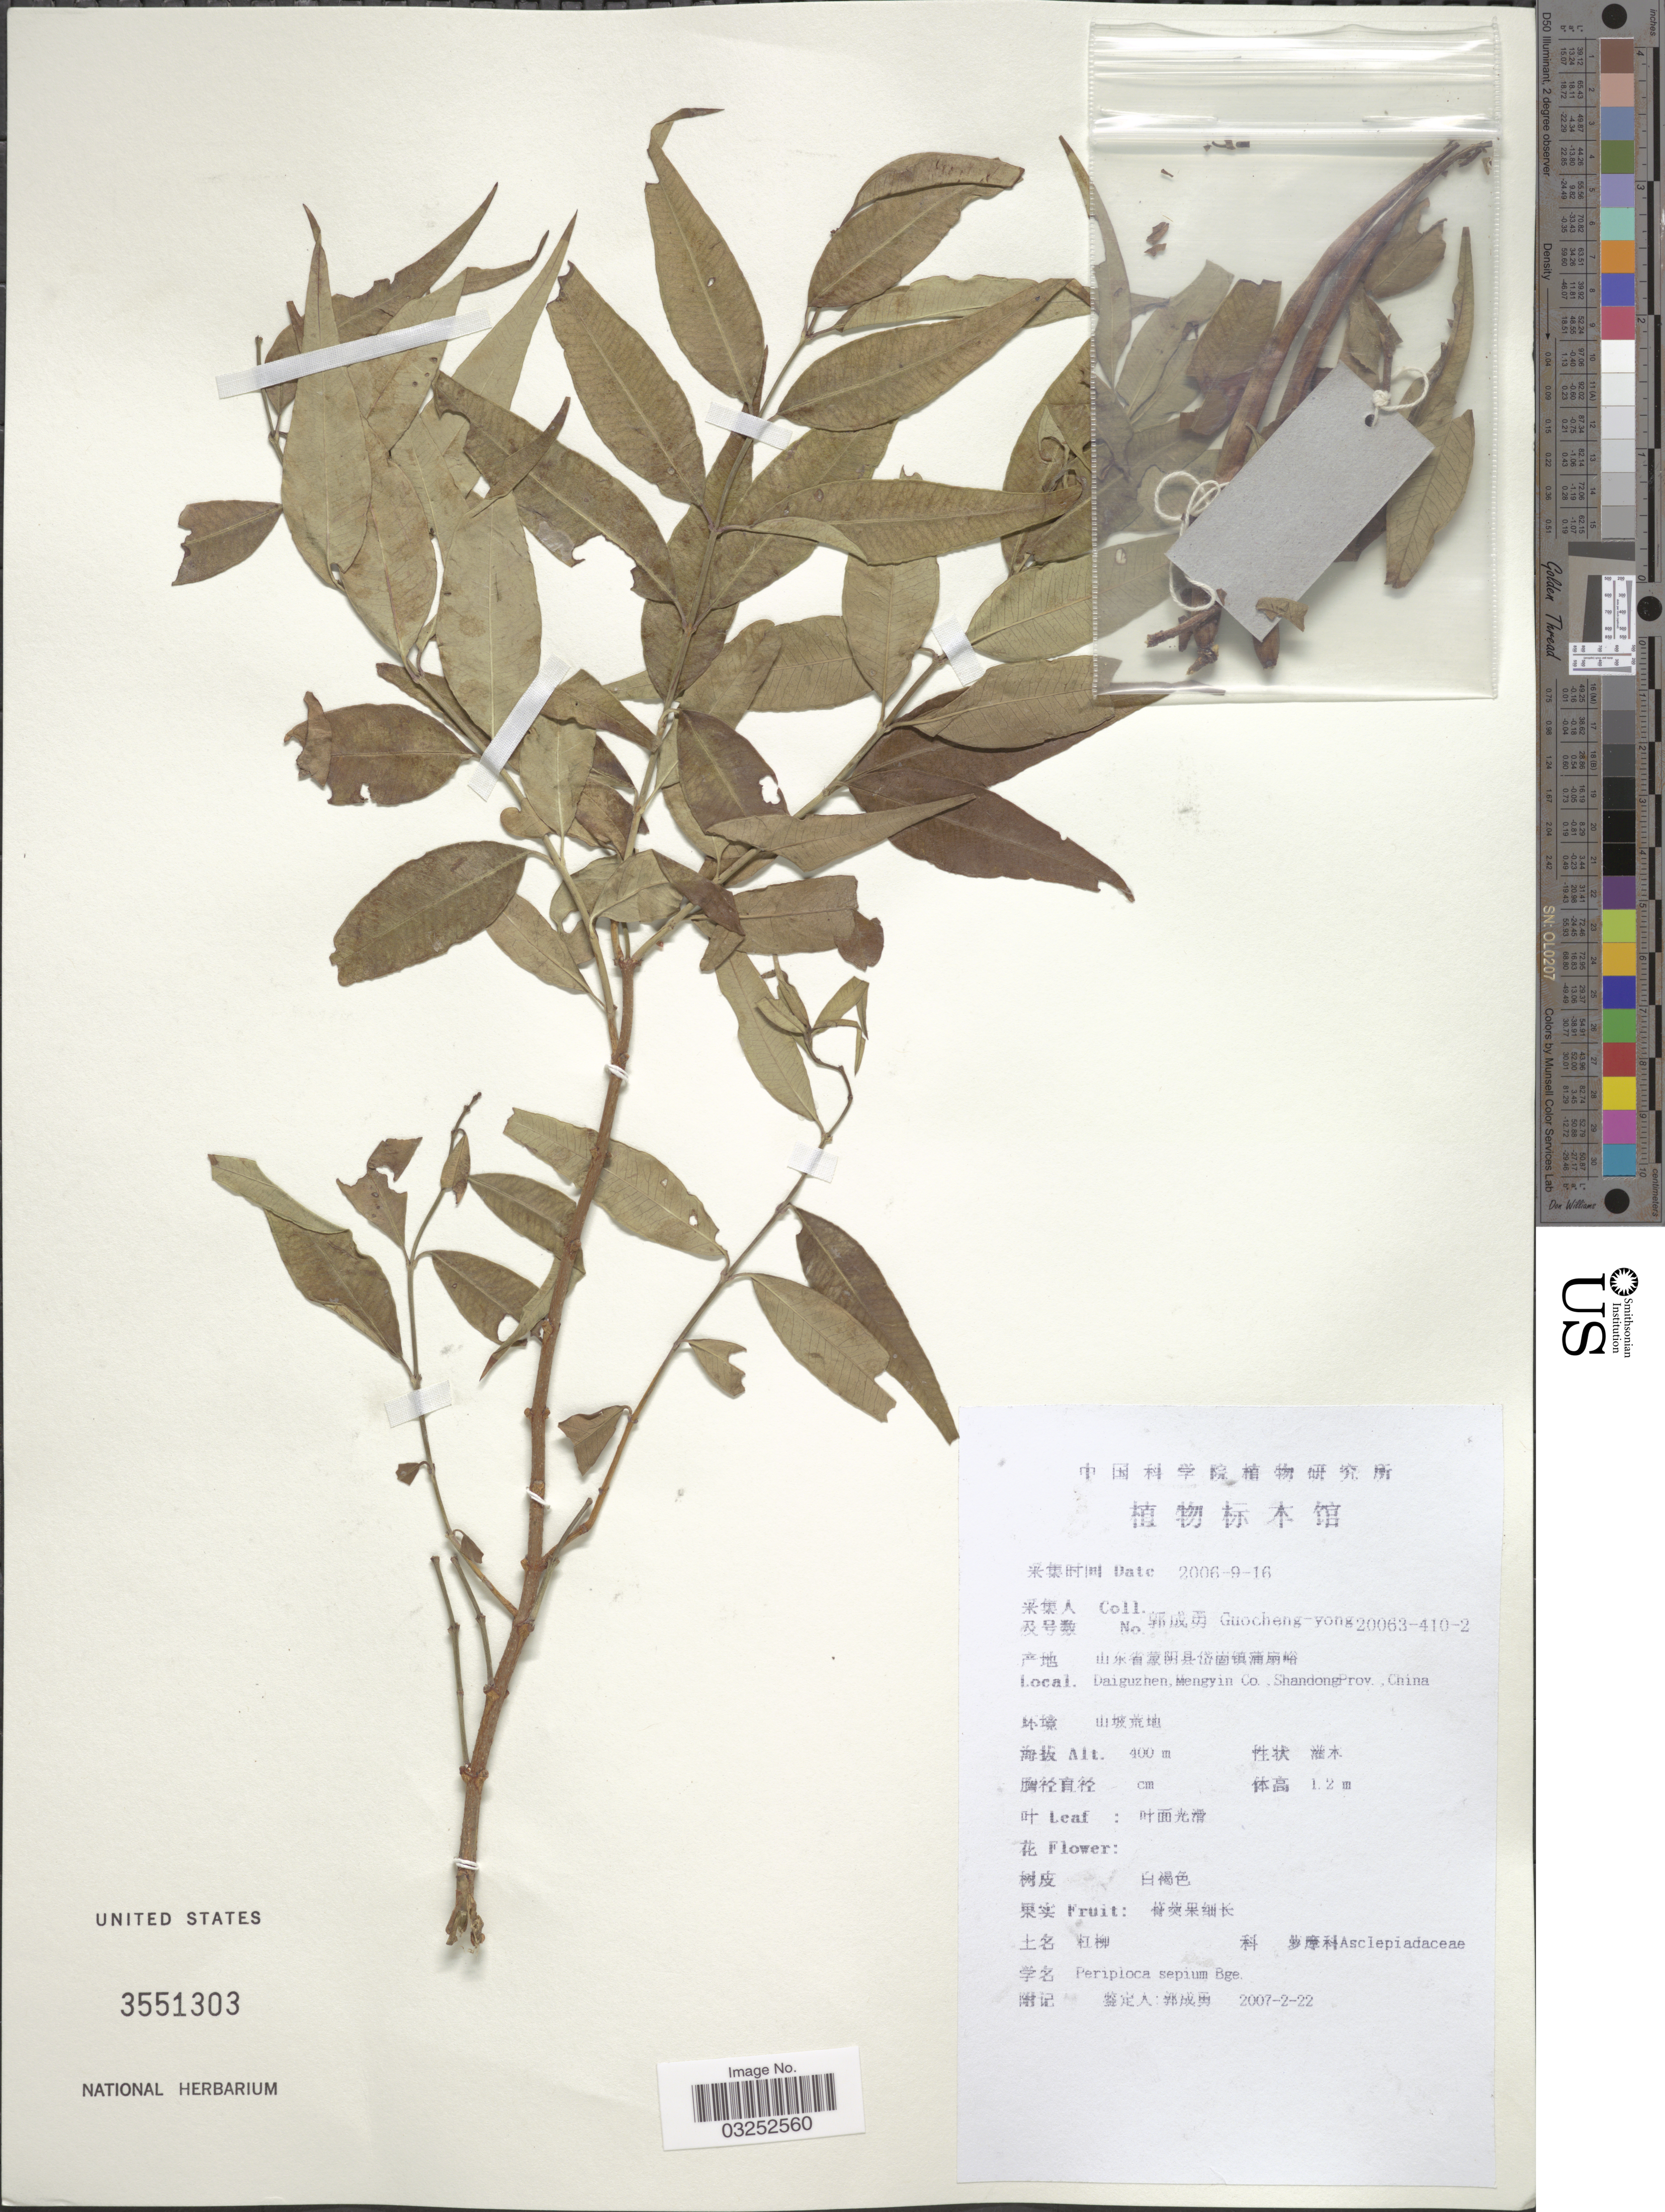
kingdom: Plantae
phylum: Tracheophyta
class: Magnoliopsida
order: Gentianales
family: Apocynaceae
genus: Periploca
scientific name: Periploca sepium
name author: Bunge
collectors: Guo cheng-yong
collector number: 20063-410-2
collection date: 2006-09-16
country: China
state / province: Shandong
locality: Daiguzhen, Mengyin Co.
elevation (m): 400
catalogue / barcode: US 3551303